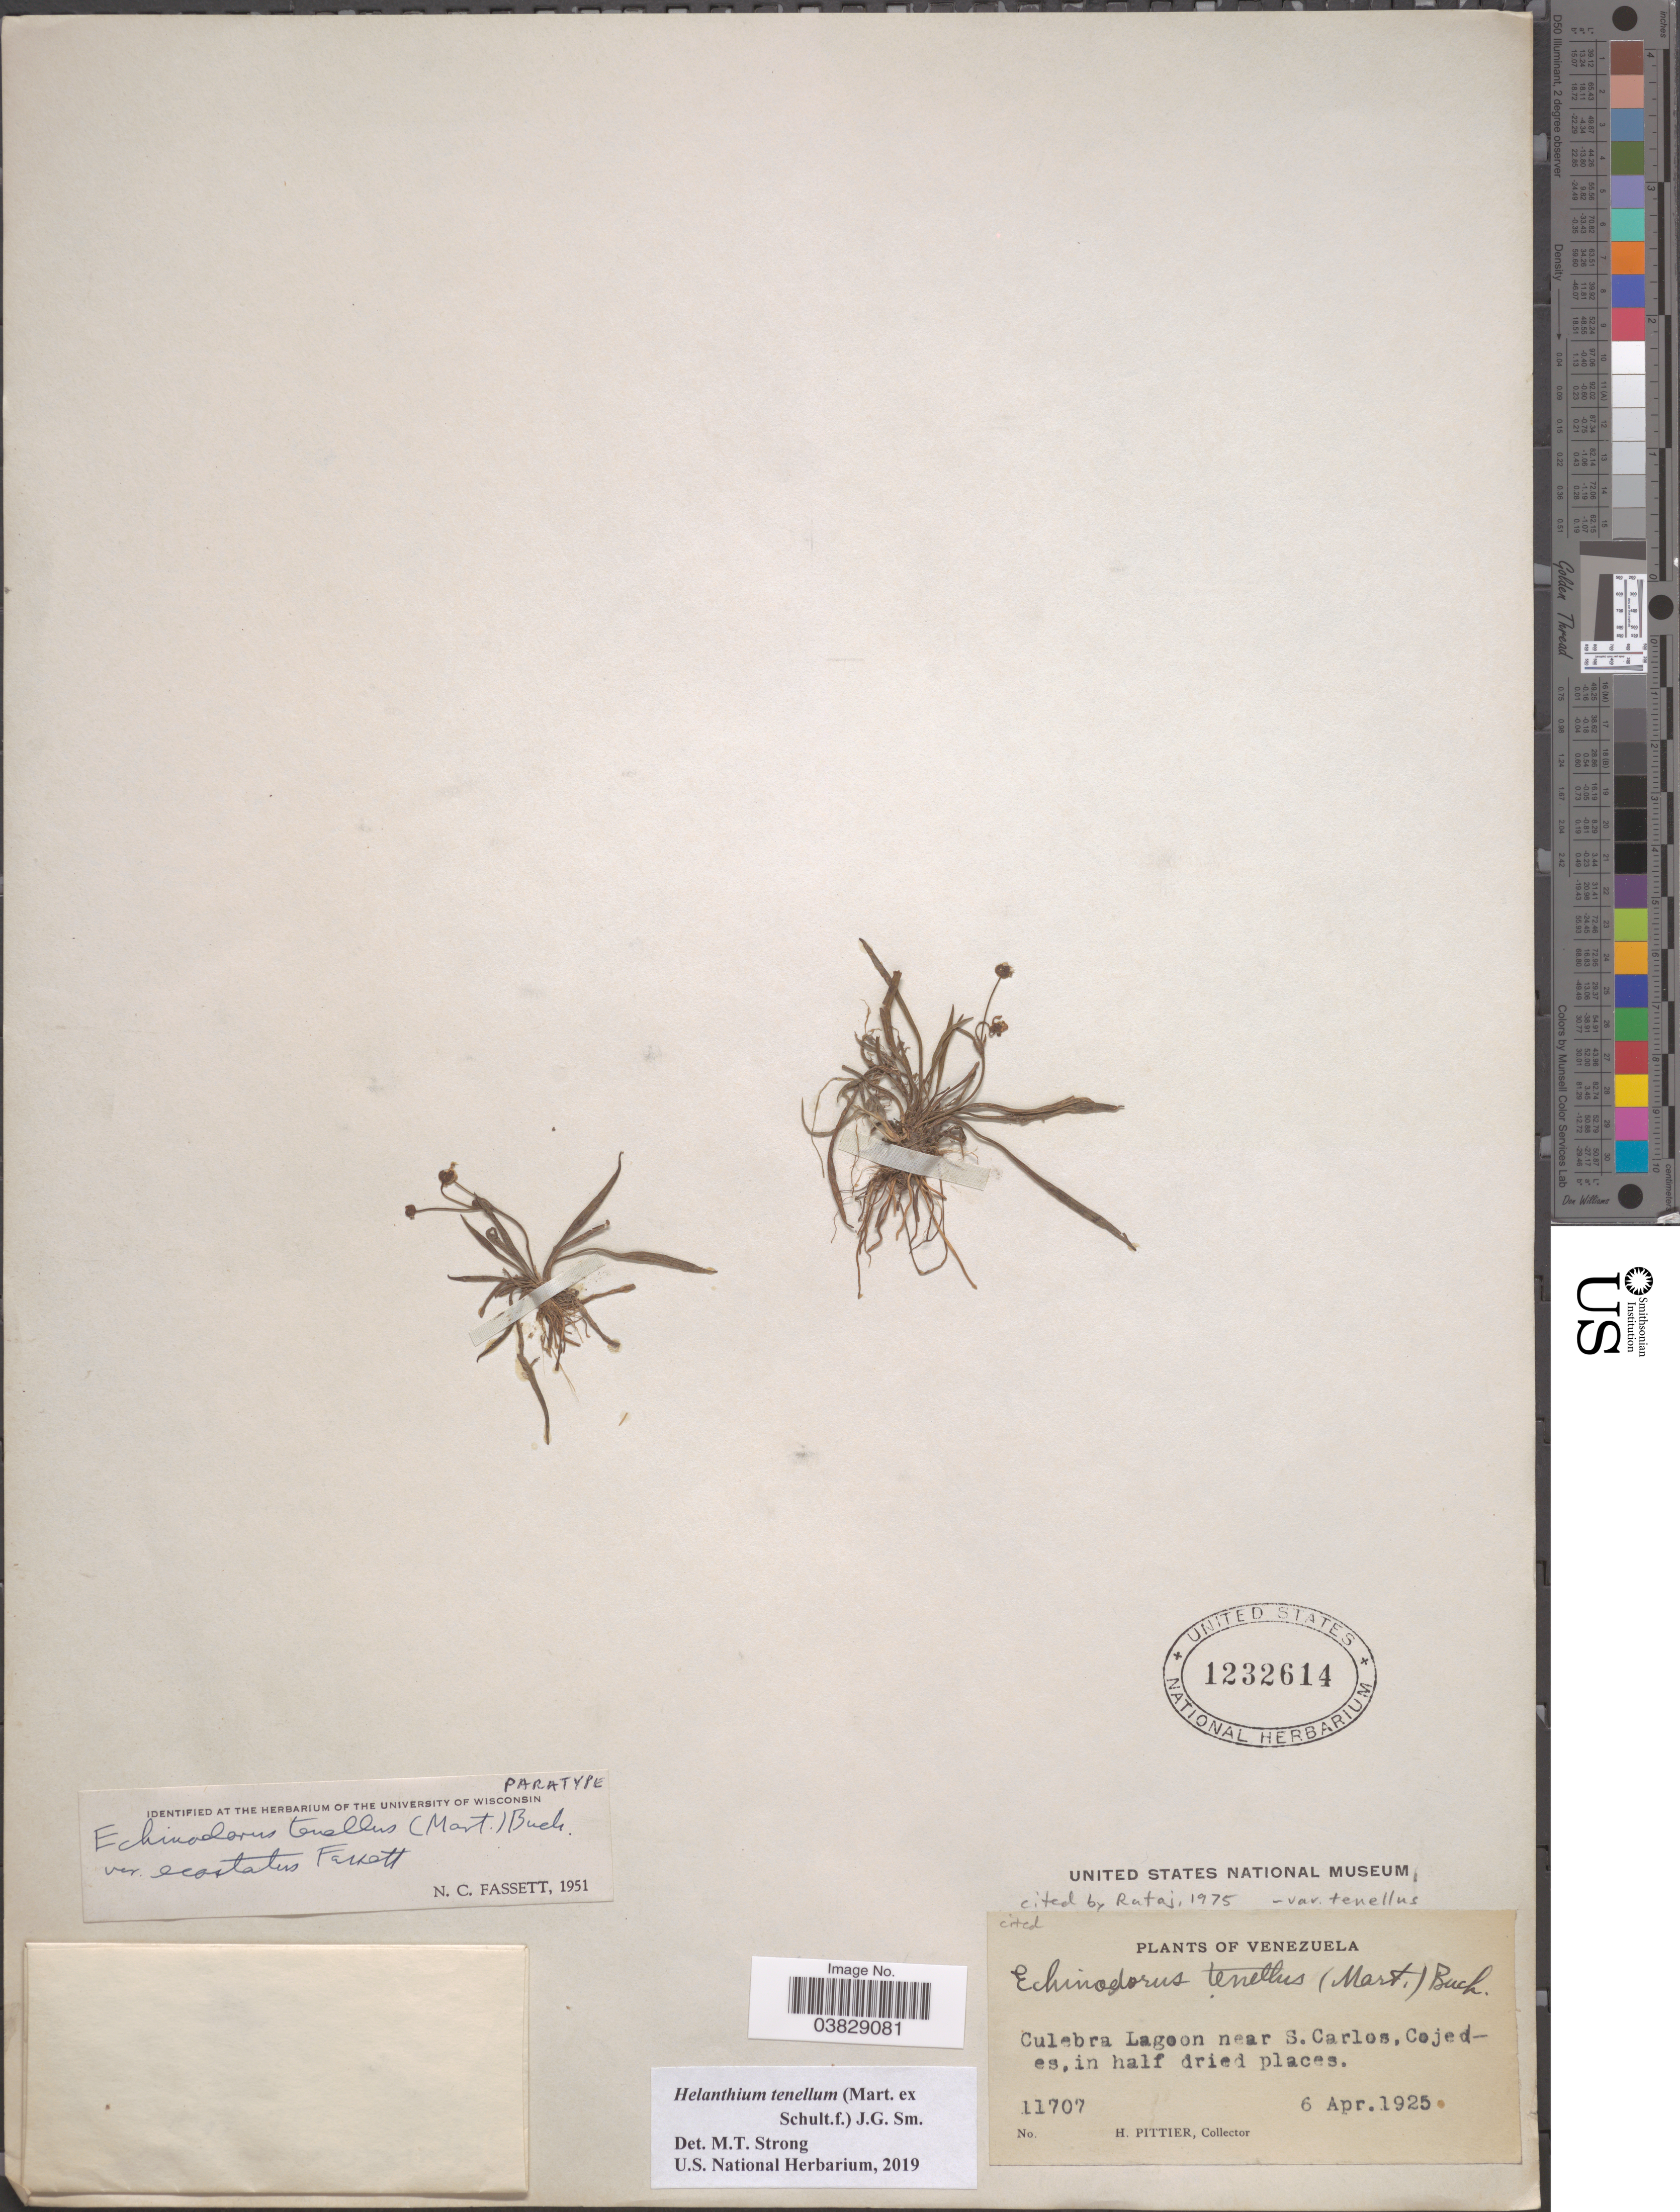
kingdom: Plantae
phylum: Tracheophyta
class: Liliopsida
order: Alismatales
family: Alismataceae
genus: Helanthium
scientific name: Helanthium tenellum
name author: (Mart. ex Schult. f.) J.G. Sm.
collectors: H. F. Pittier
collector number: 11707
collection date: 1925-04-06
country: Venezuela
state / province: Cojedes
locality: Culebra Lagoon near S. Carlos.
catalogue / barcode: US 1232614